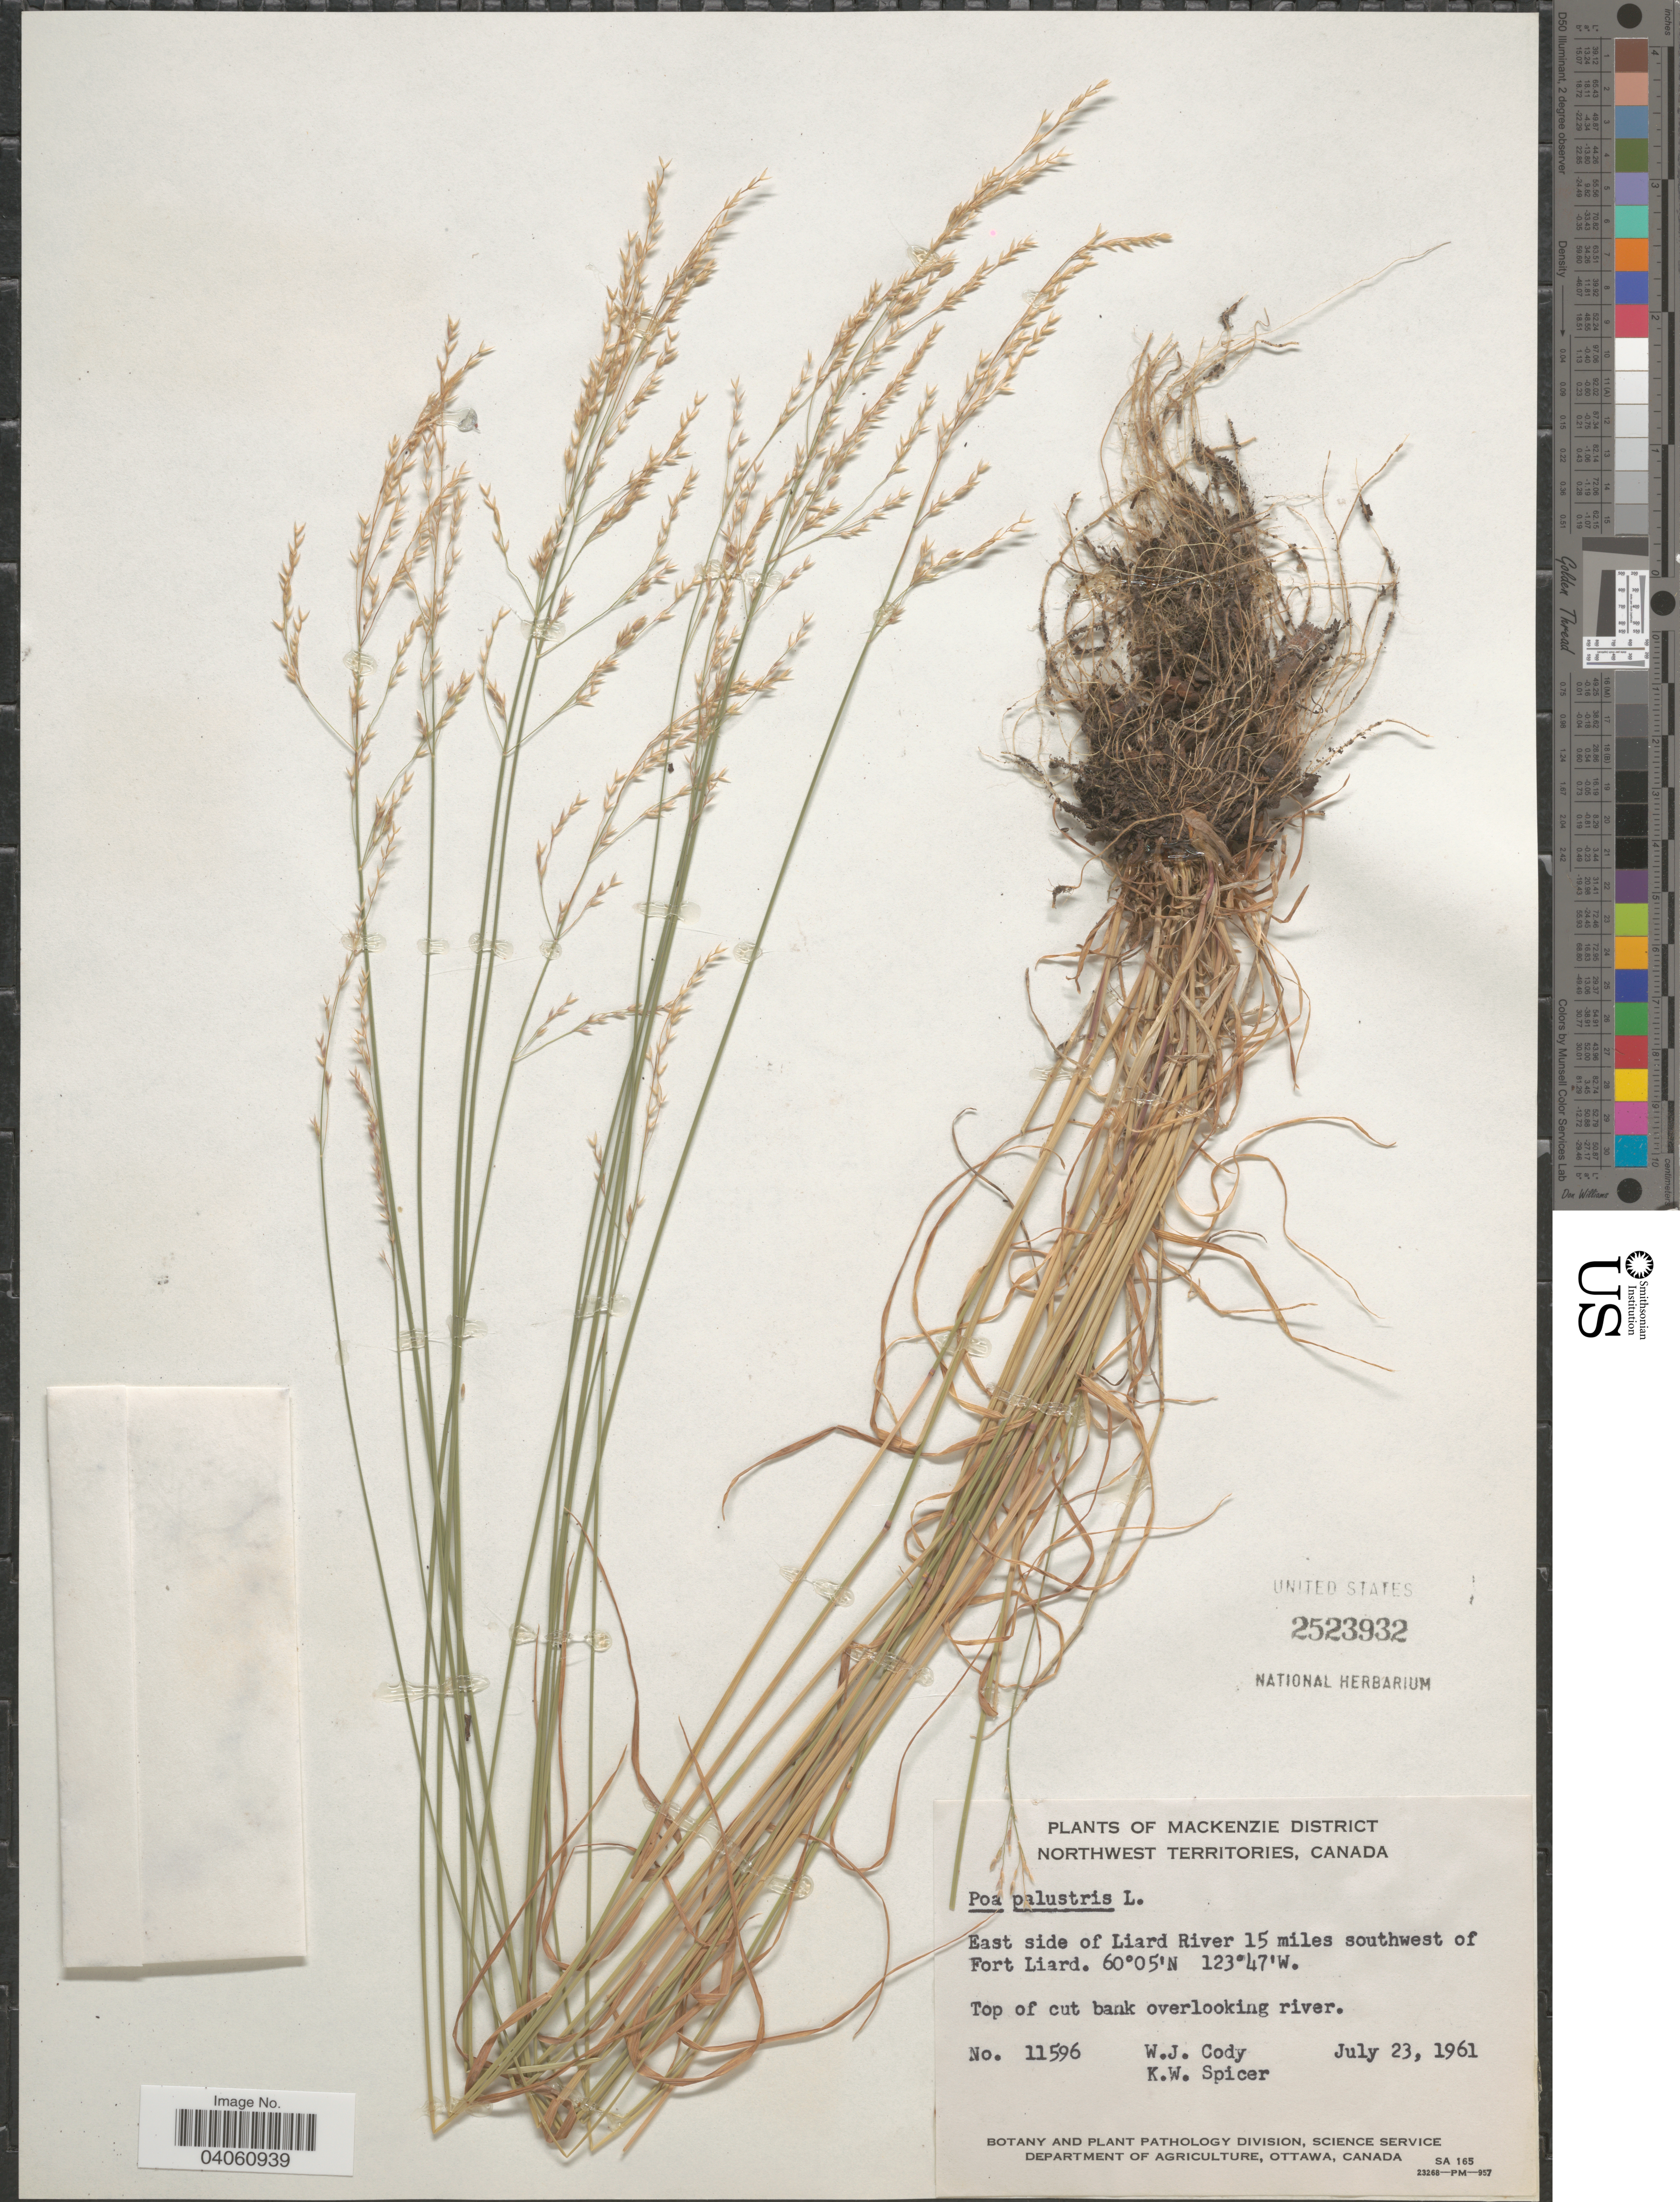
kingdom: Plantae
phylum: Tracheophyta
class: Liliopsida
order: Poales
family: Poaceae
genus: Poa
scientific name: Poa palustris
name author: L.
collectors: W. Cody & K. Spicer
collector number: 11596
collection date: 1961-07-23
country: Canada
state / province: Northwest Territories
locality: Mackenzie District. East side of Liard River 15 miles southwest of Fort Liard.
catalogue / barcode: US 2523932